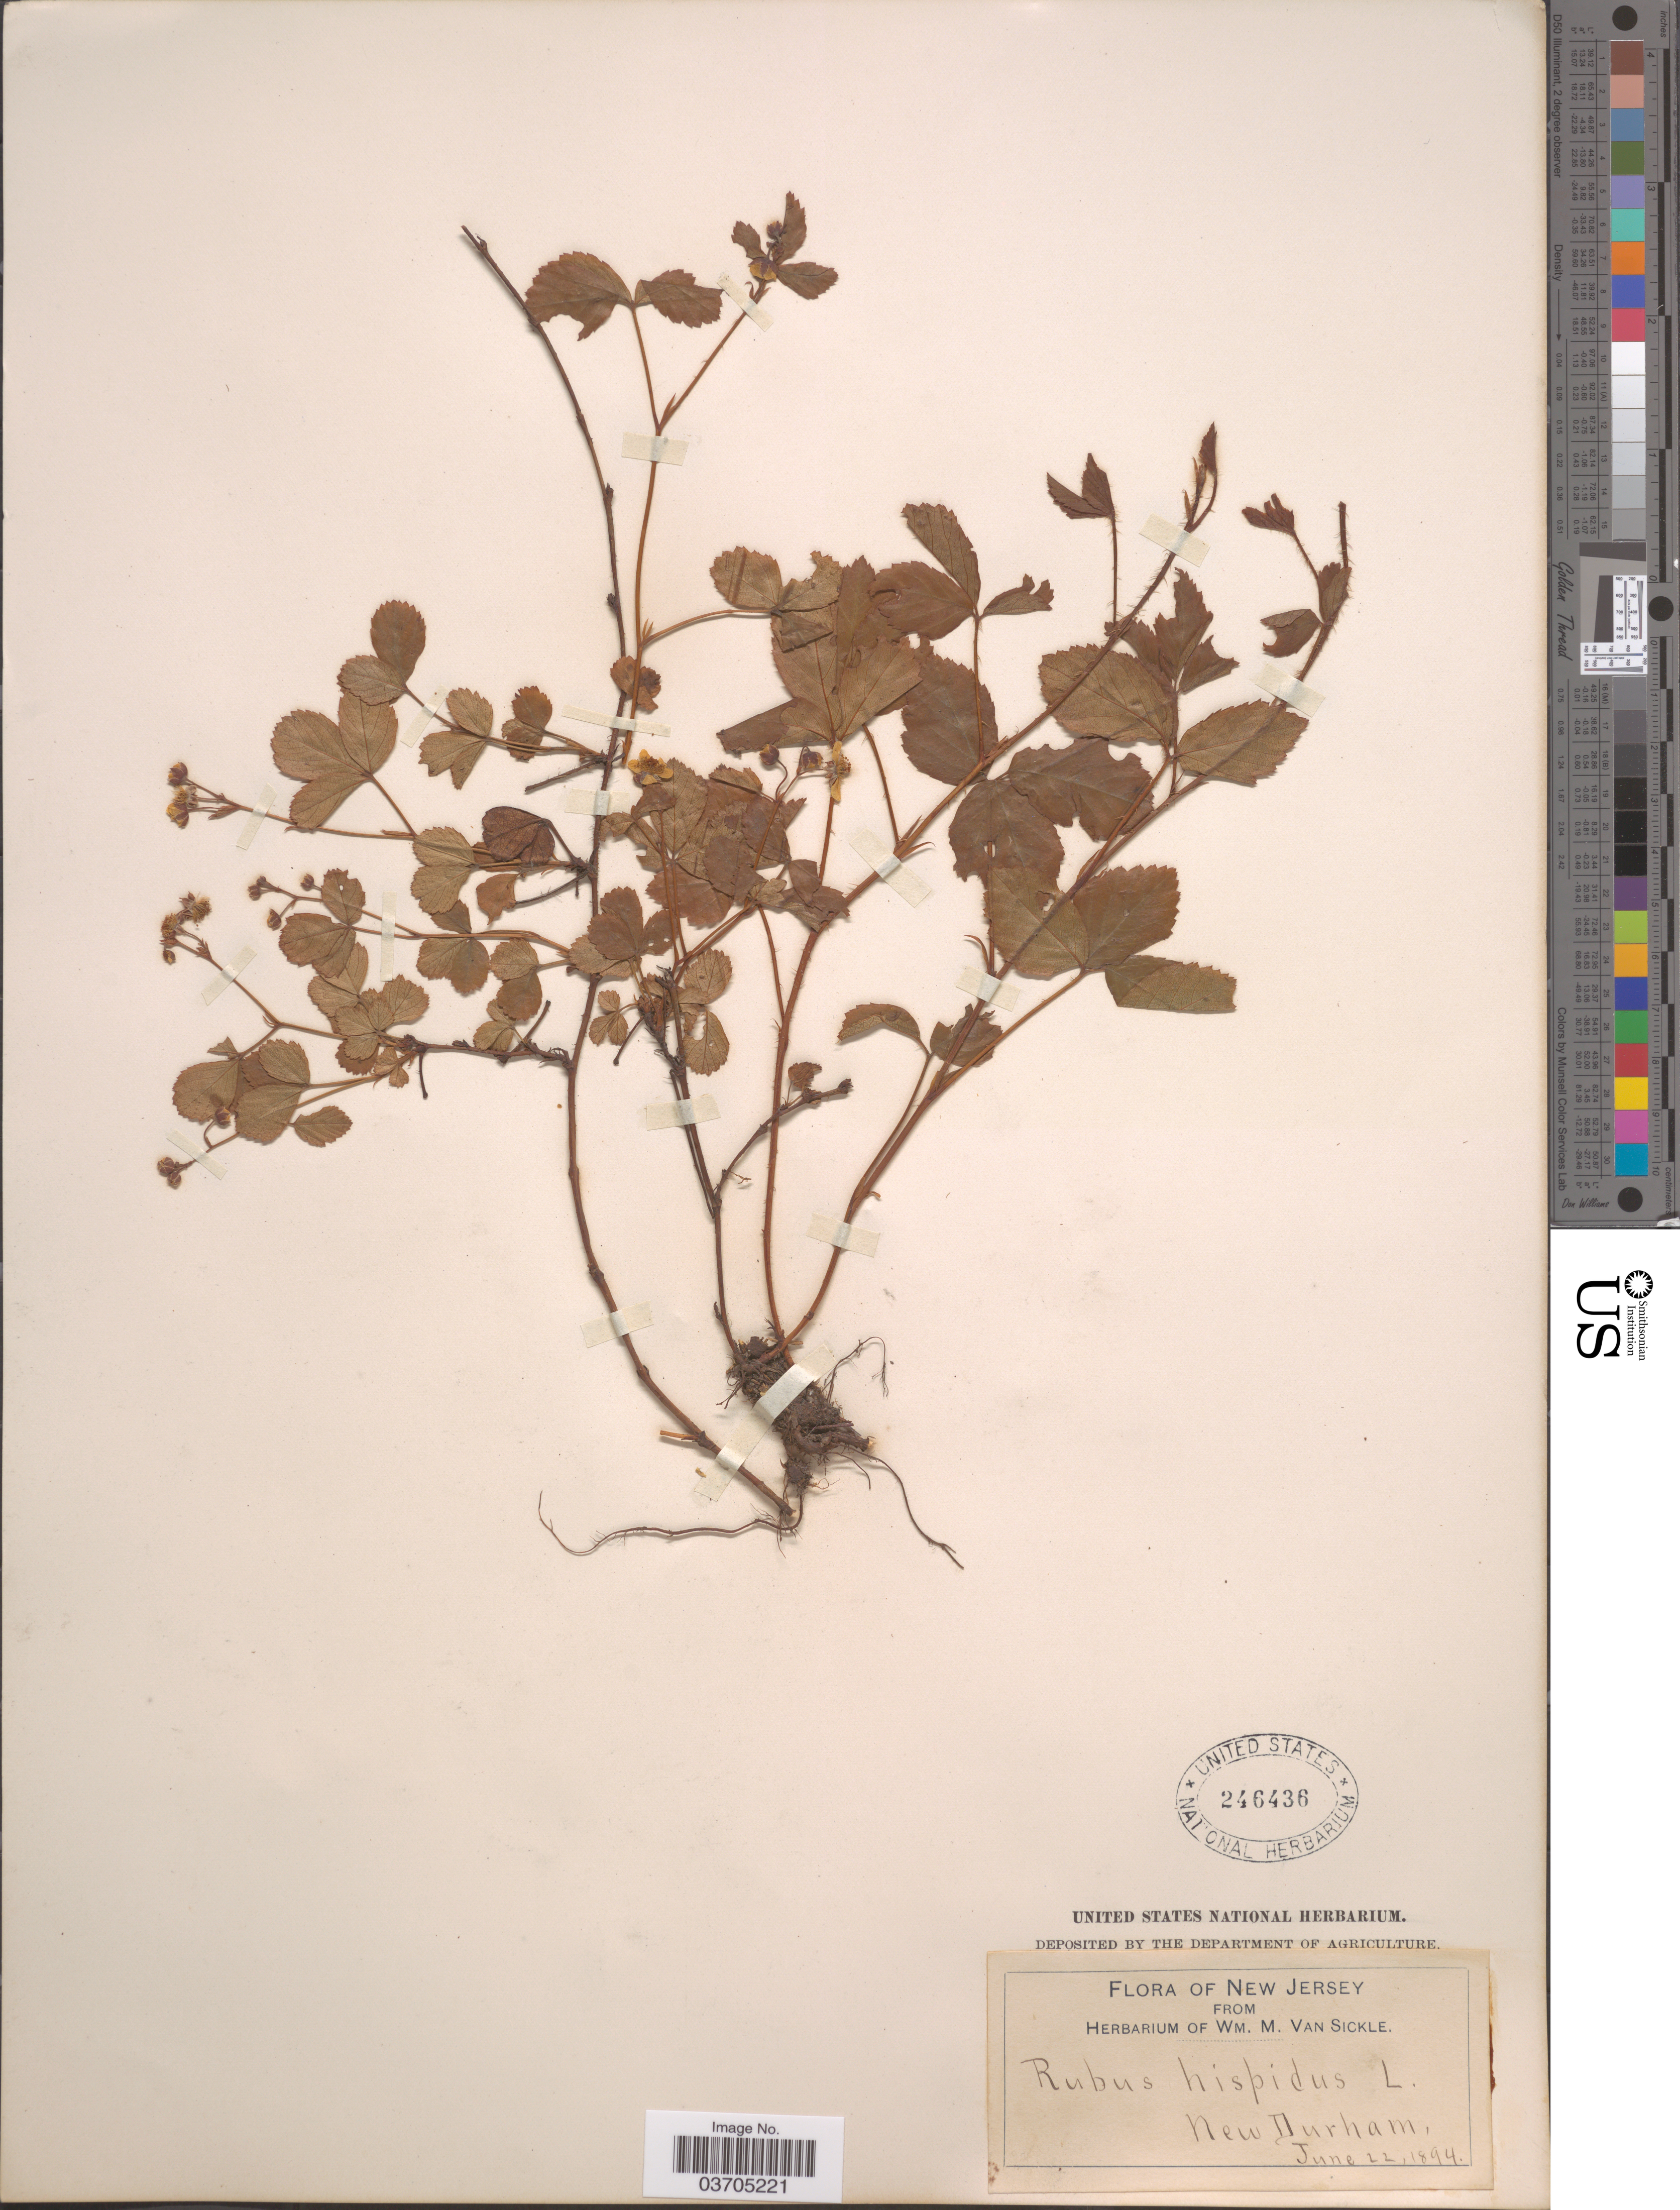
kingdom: Plantae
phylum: Tracheophyta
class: Magnoliopsida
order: Rosales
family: Rosaceae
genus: Rubus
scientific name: Rubus hispidus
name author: L.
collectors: ex herb. Wm. M. Van Sickle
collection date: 1894-06-22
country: United States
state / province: New Jersey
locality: New Durham.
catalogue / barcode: US 246436